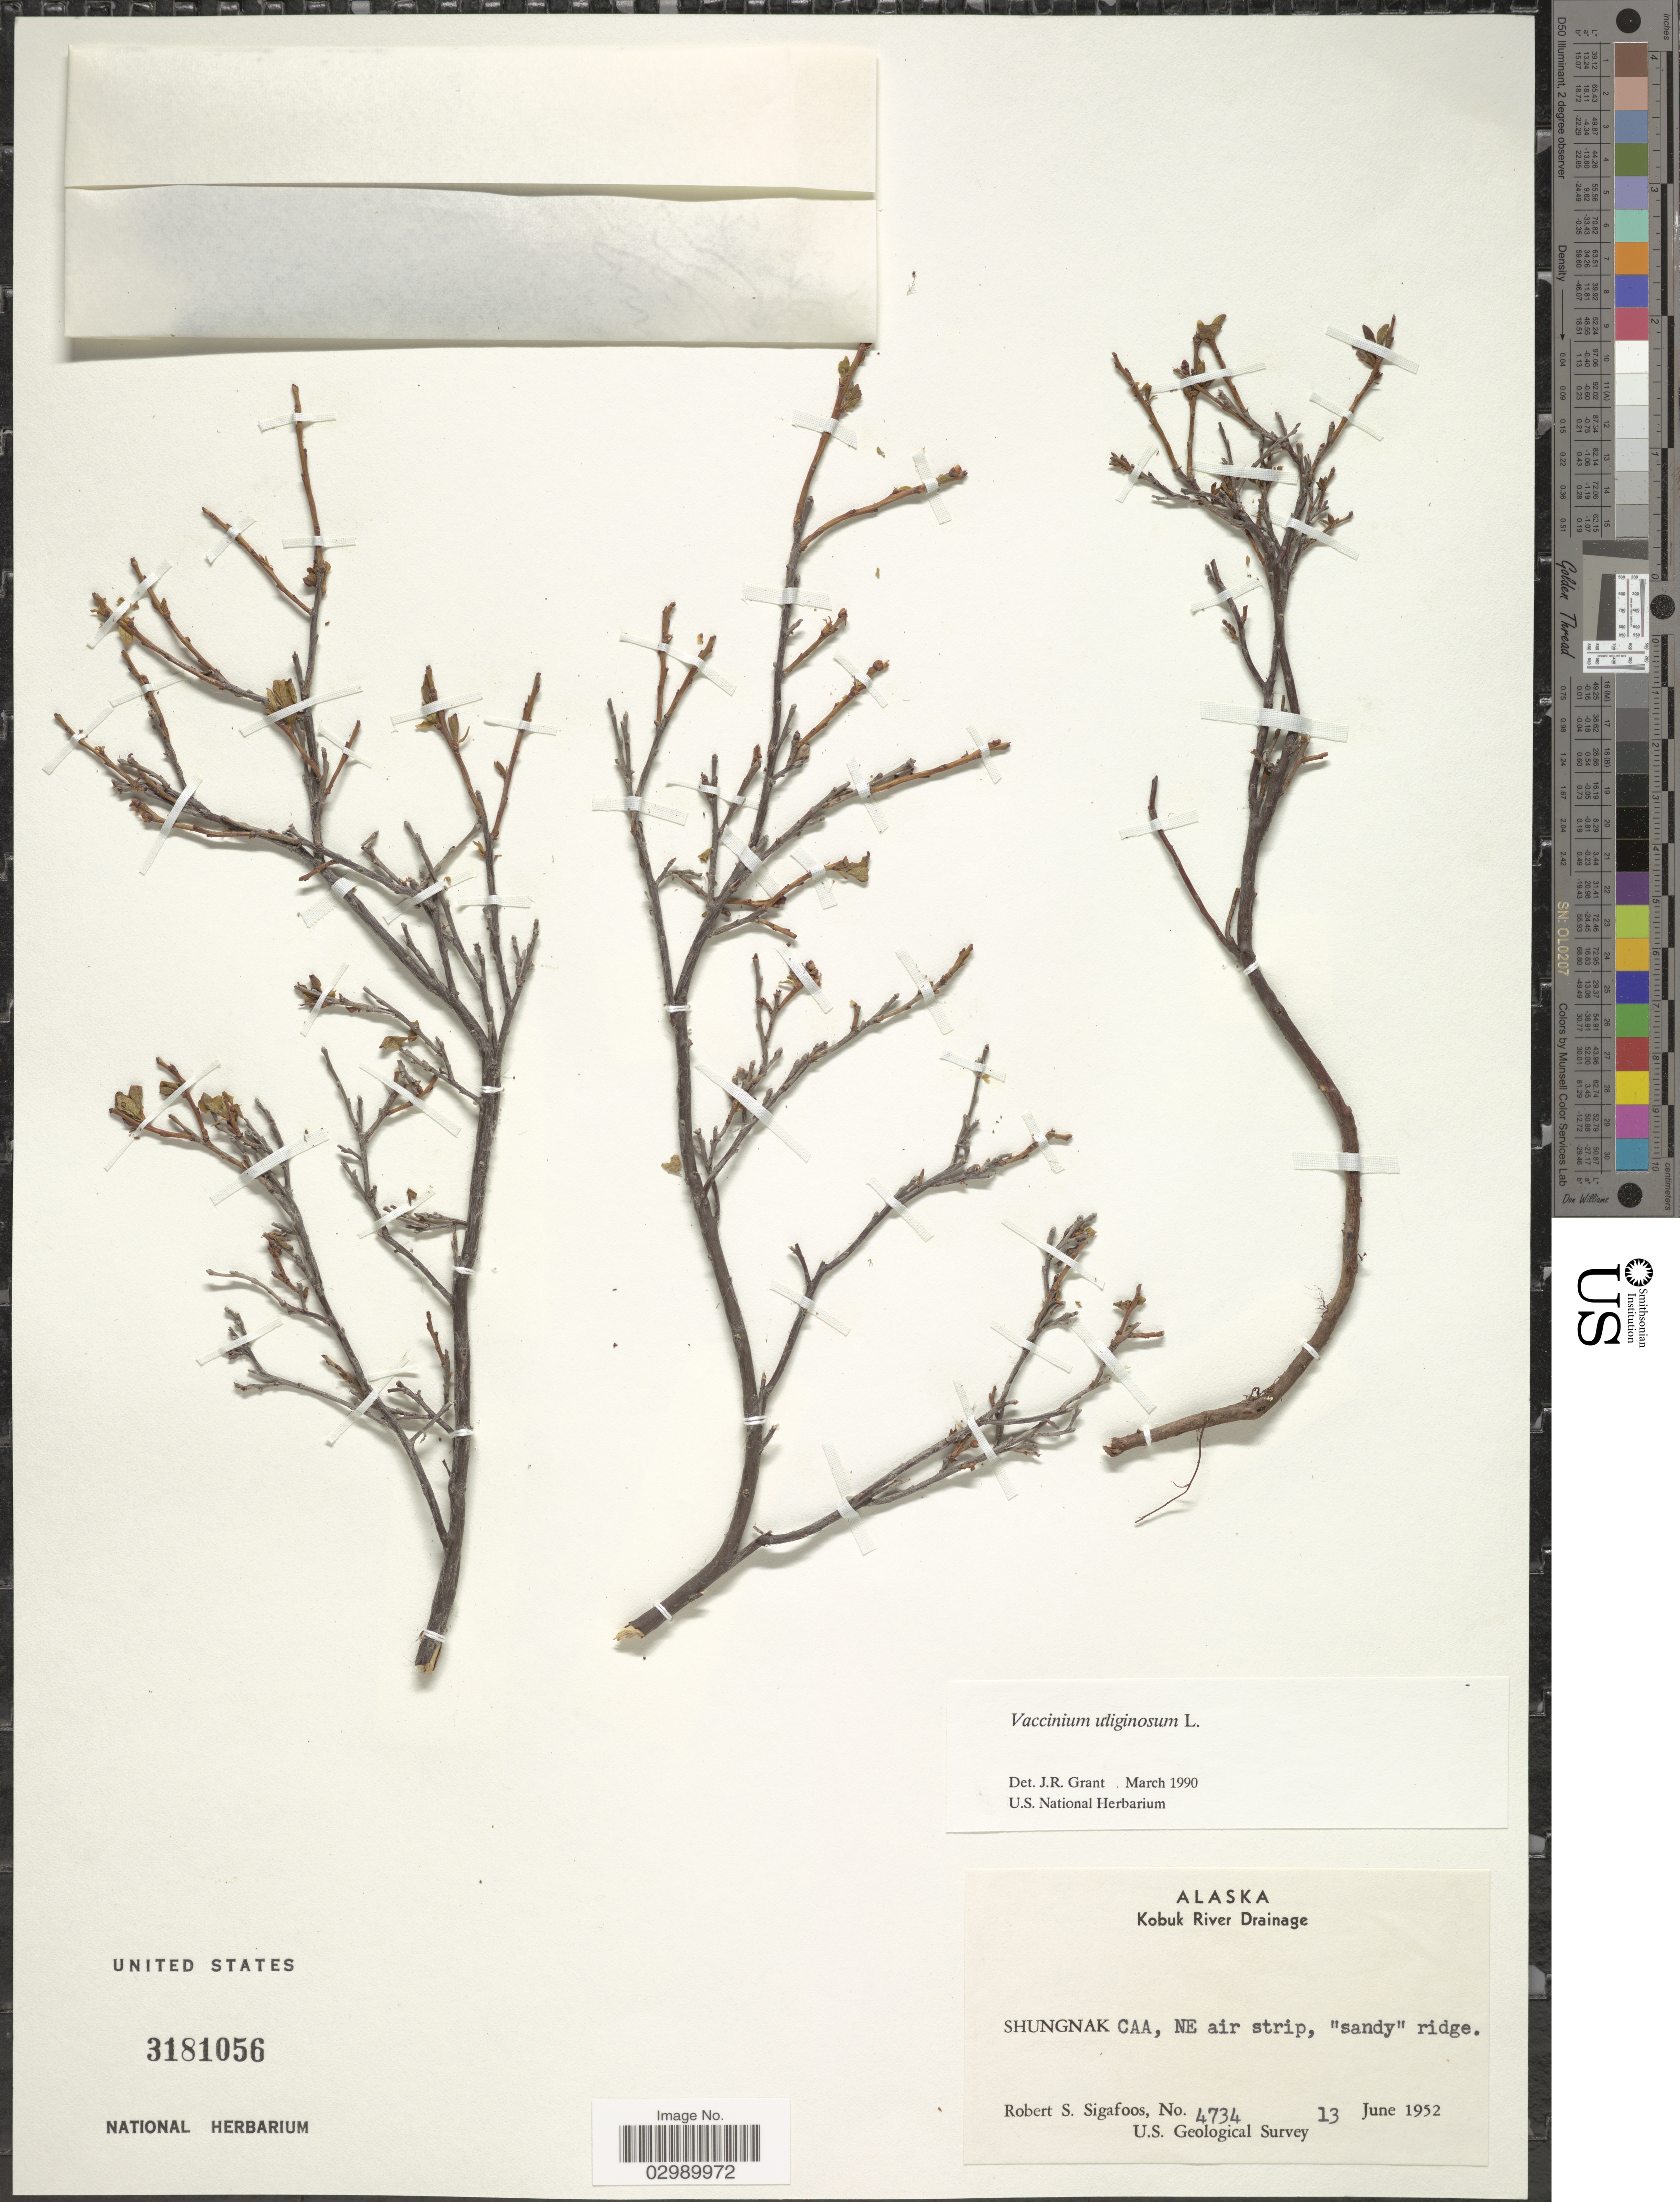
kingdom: Plantae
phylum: Tracheophyta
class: Magnoliopsida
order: Ericales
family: Ericaceae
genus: Vaccinium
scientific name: Vaccinium uliginosum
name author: L.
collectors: R. Sigafoos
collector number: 4734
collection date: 1952-06-13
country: United States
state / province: Alaska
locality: Kobuk River Drainage, Shungnak CAA, NE air strip.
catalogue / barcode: US 3181056